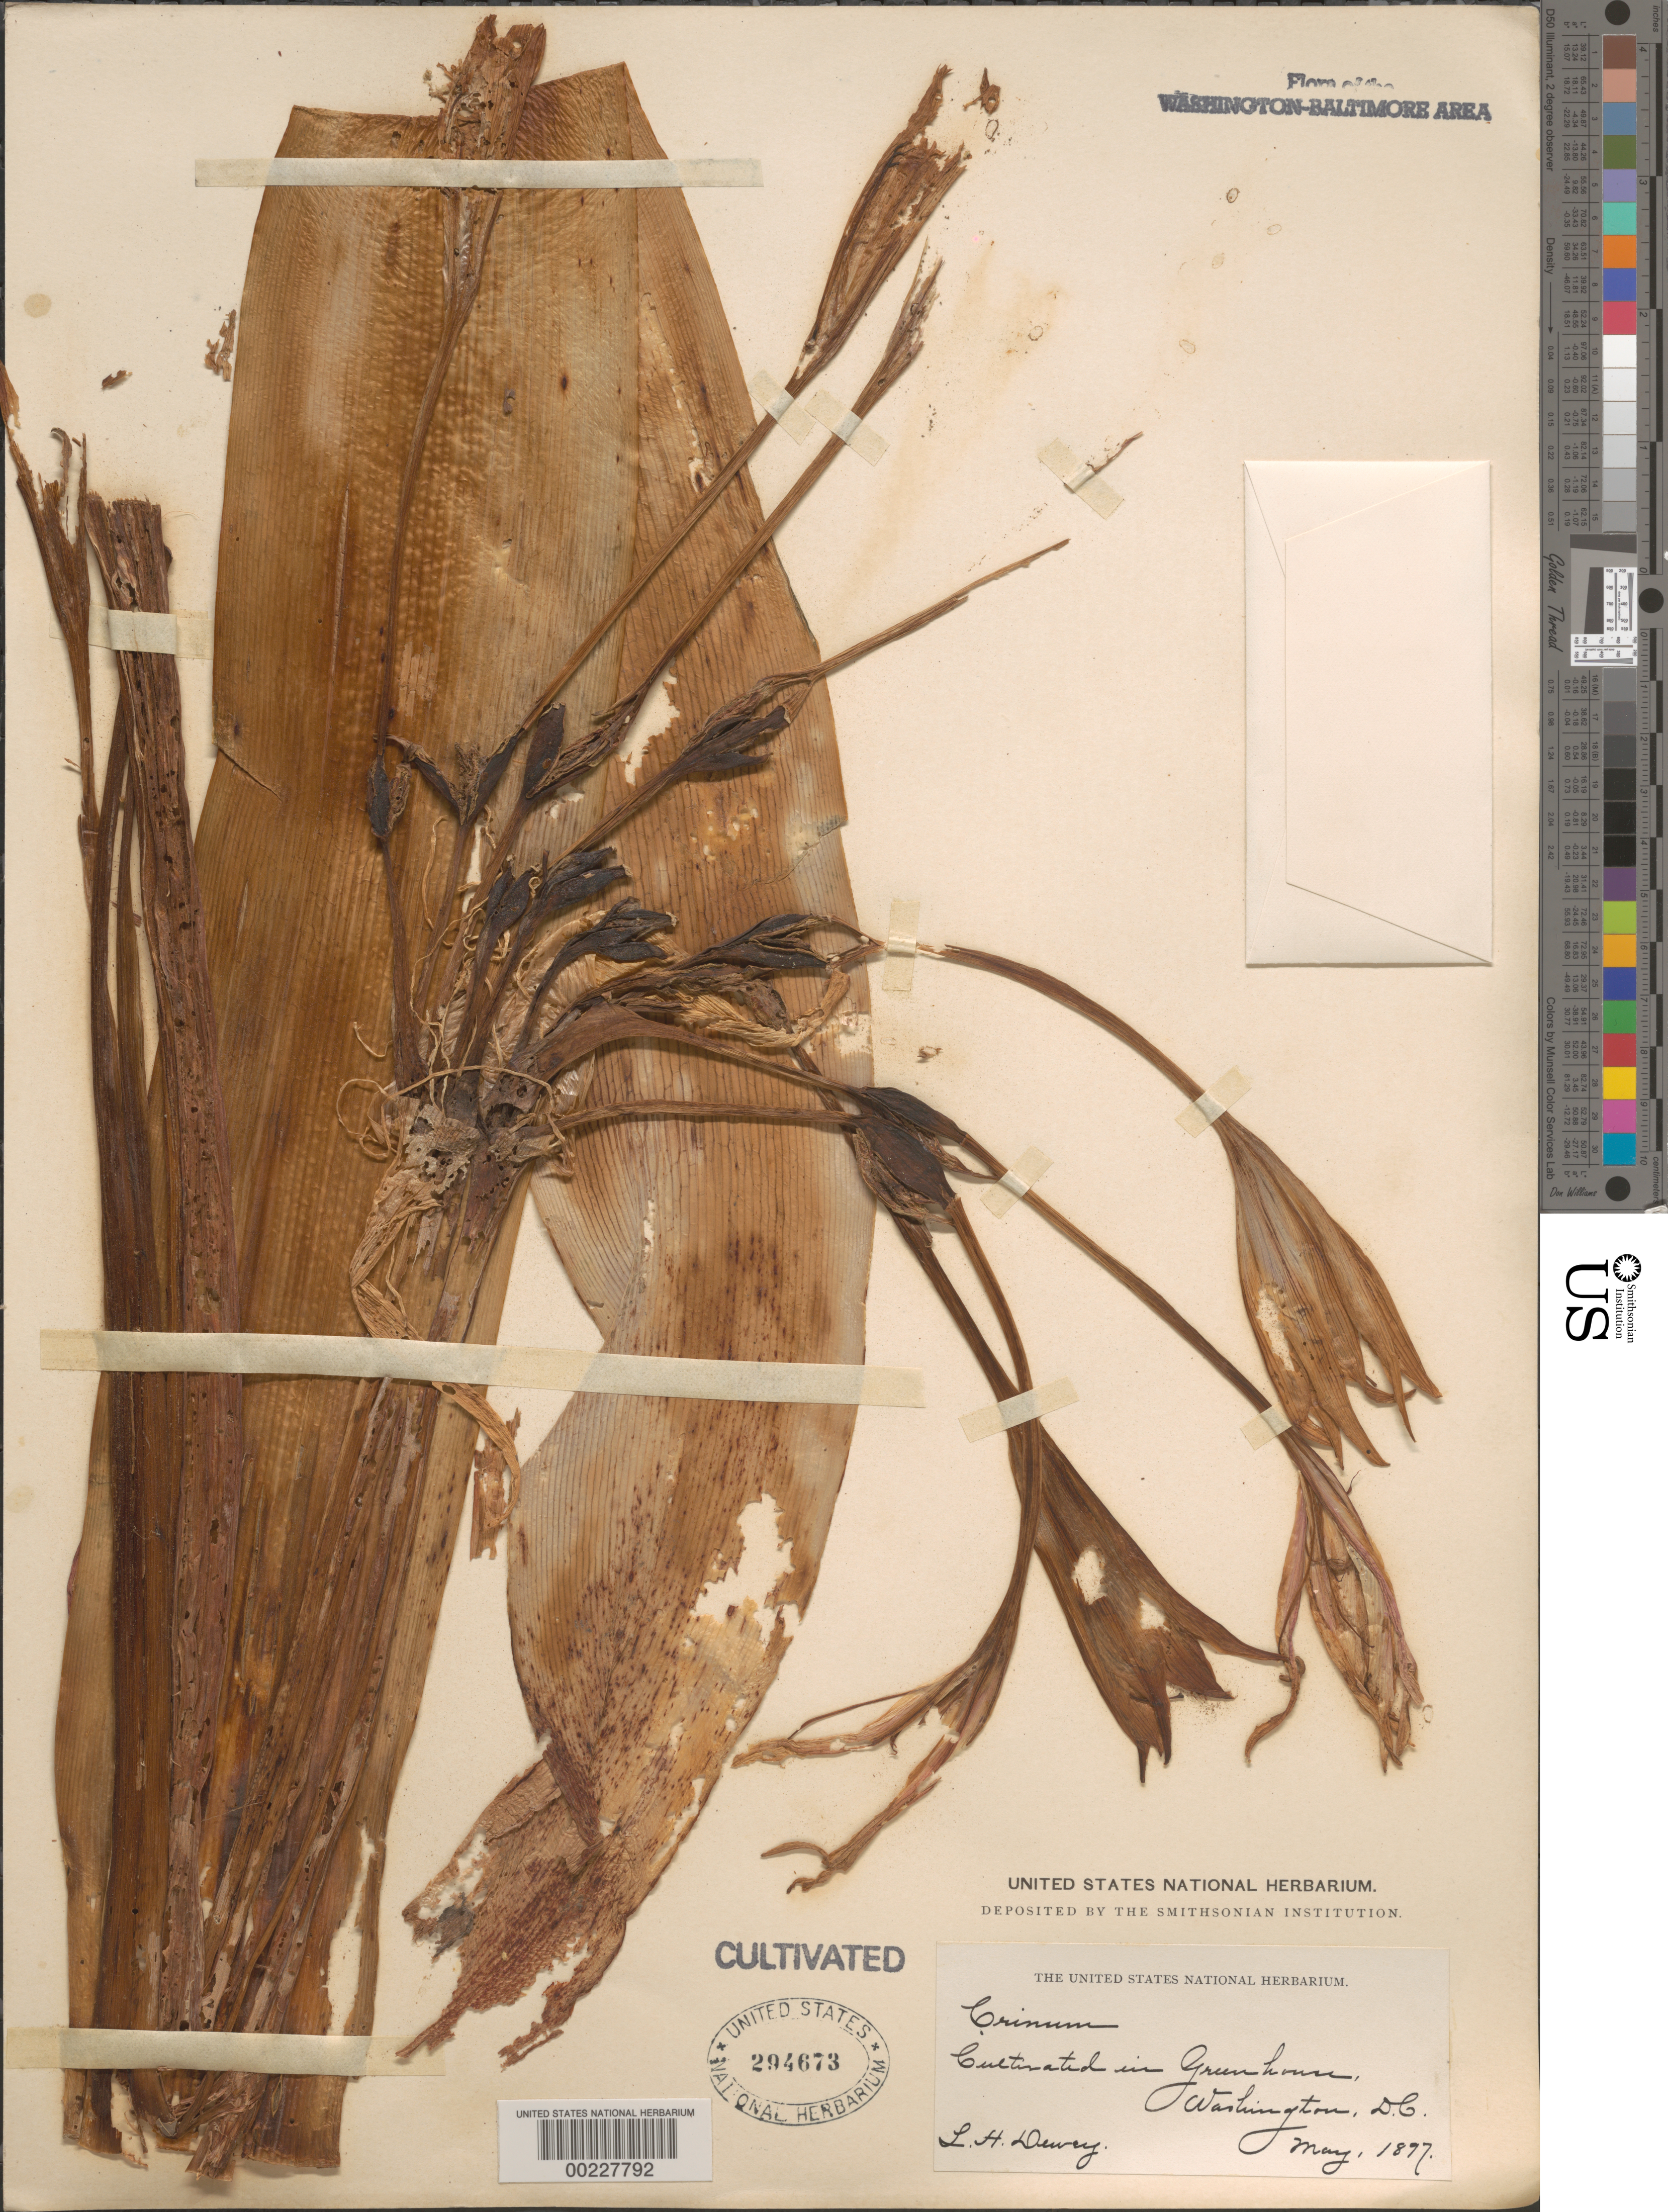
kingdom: Plantae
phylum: Tracheophyta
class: Liliopsida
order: Asparagales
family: Amaryllidaceae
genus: Crinum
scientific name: Crinum sp.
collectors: L. H. Dewey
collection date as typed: May 1897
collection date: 1897-05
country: United States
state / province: District of Columbia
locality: Greenhouse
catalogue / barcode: US 294673